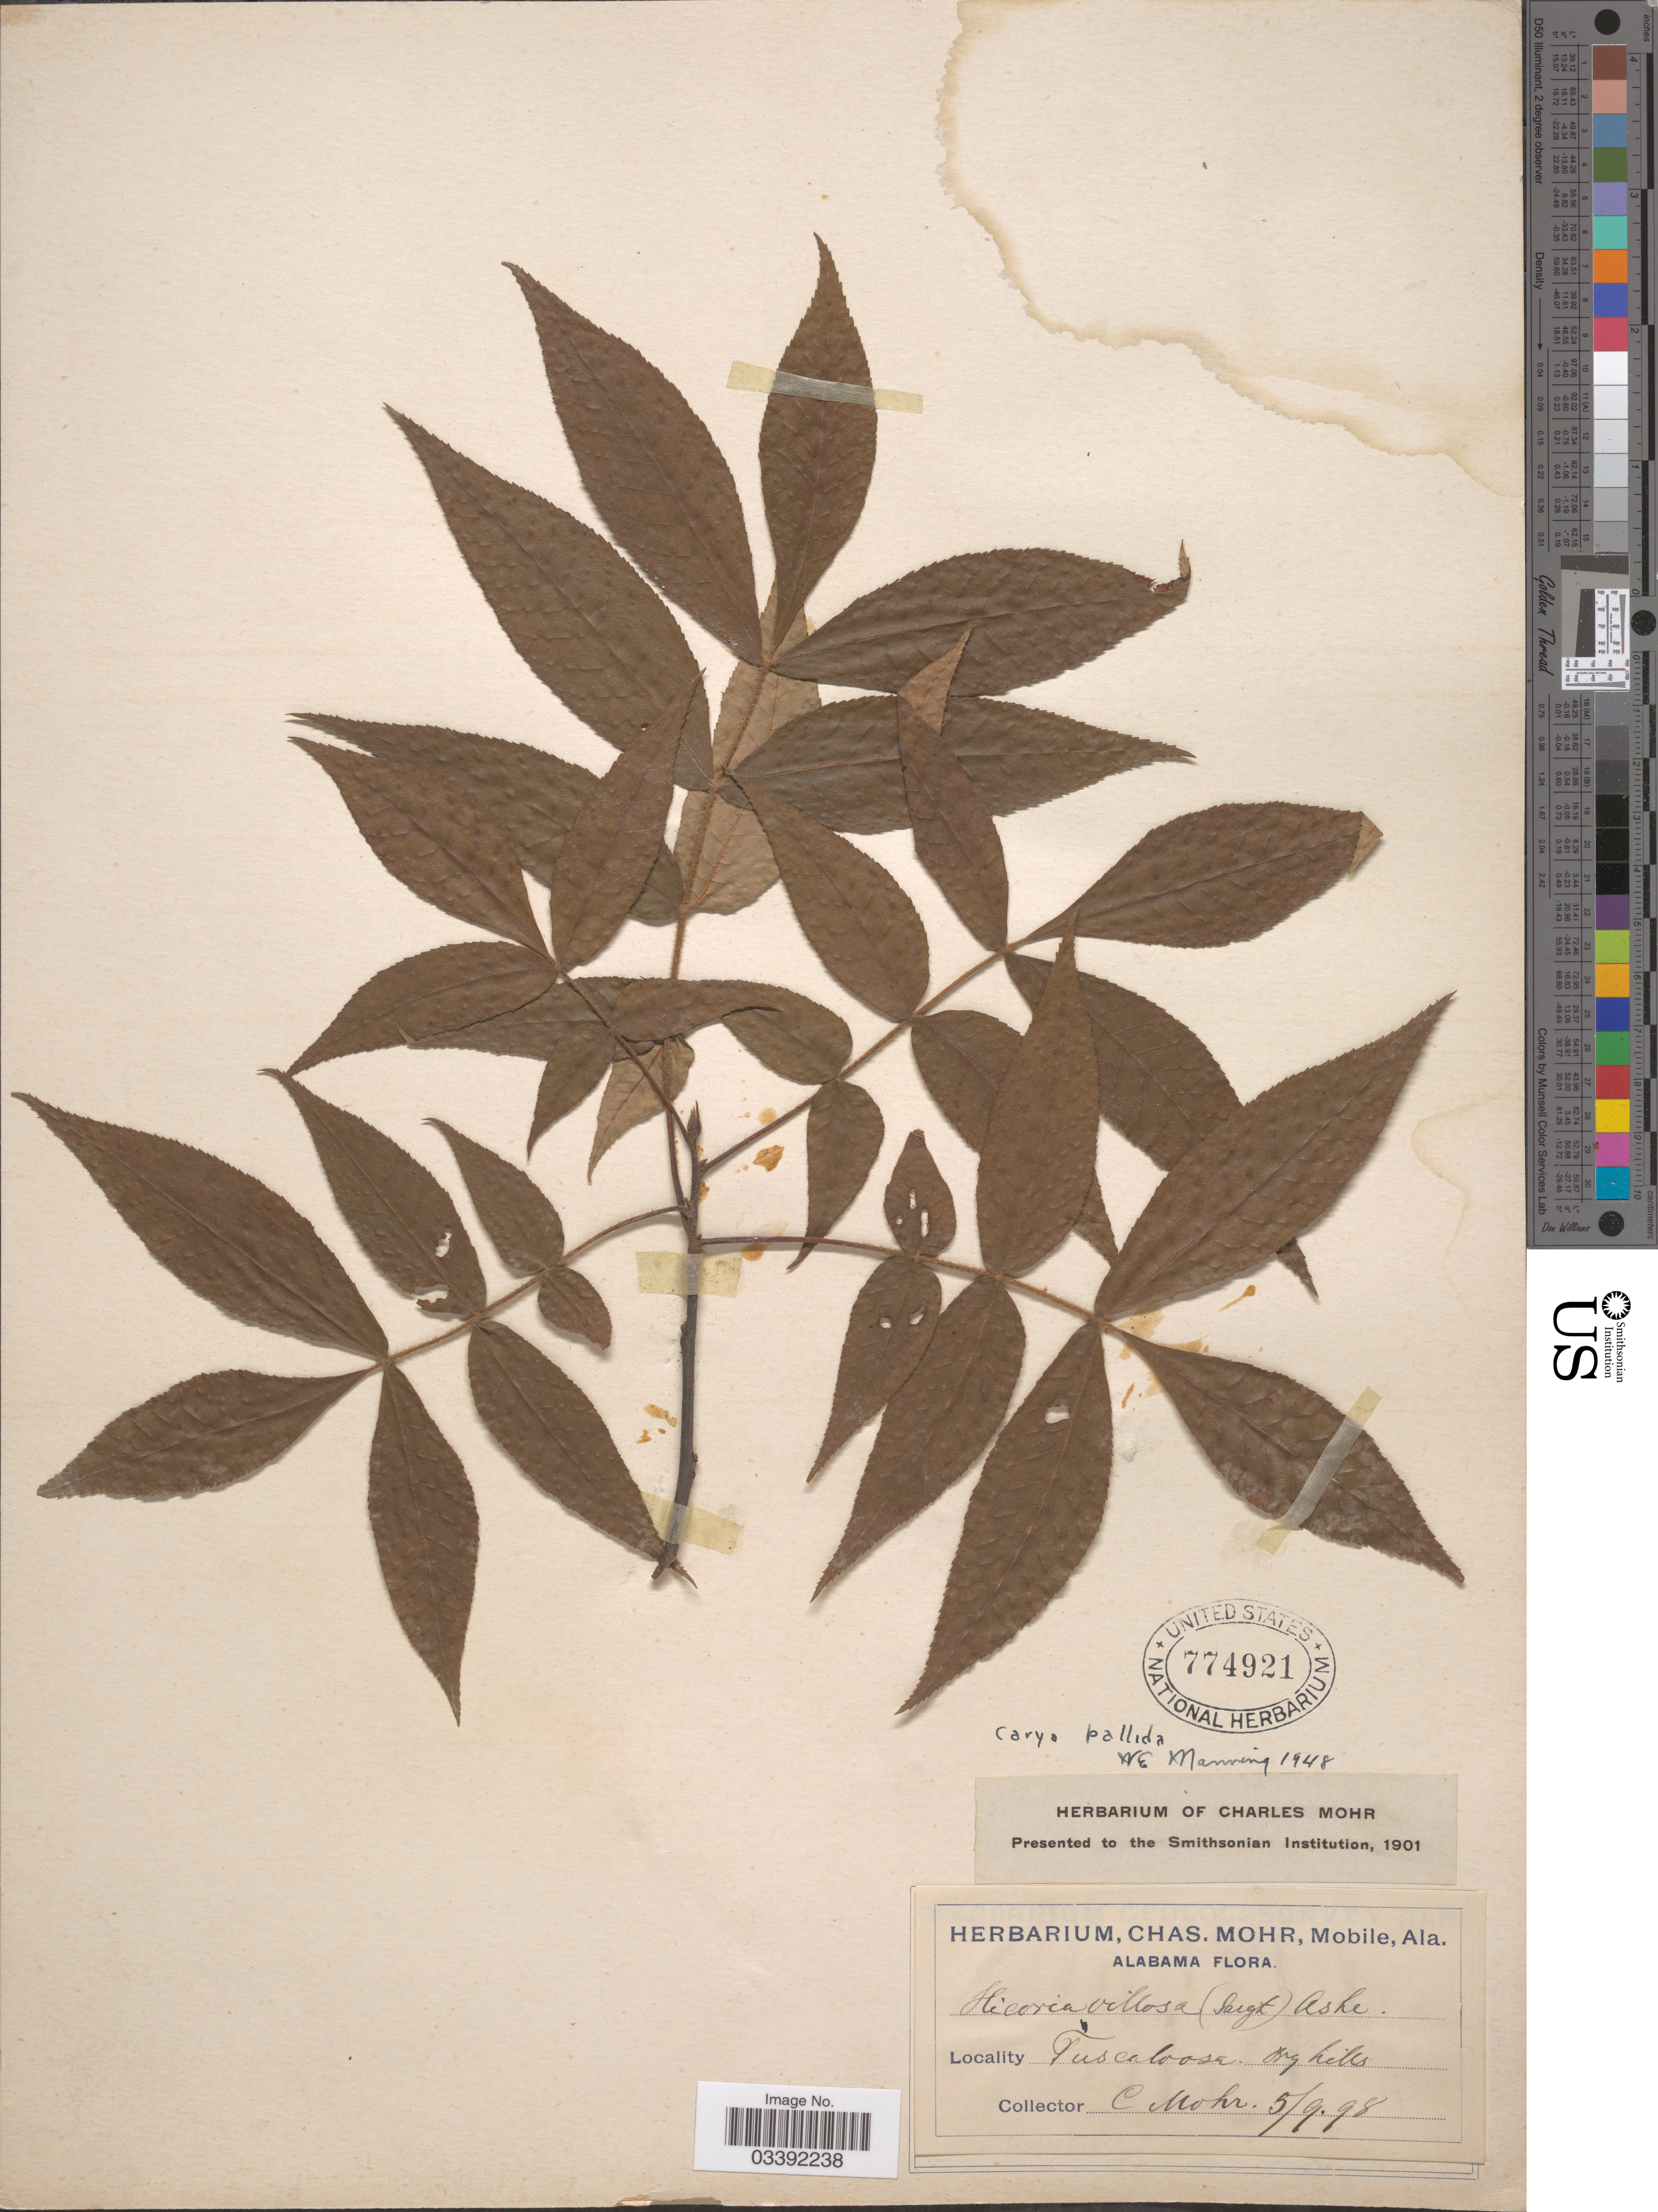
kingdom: Plantae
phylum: Tracheophyta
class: Magnoliopsida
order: Fagales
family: Juglandaceae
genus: Carya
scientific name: Carya pallida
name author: (Ashe) Engl. & Graebner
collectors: Mohr, C. T. (herbarium)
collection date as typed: Transcribed d/m/y: 5/9/98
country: United States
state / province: Alabama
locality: Tuscaloosa.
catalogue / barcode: US 774921